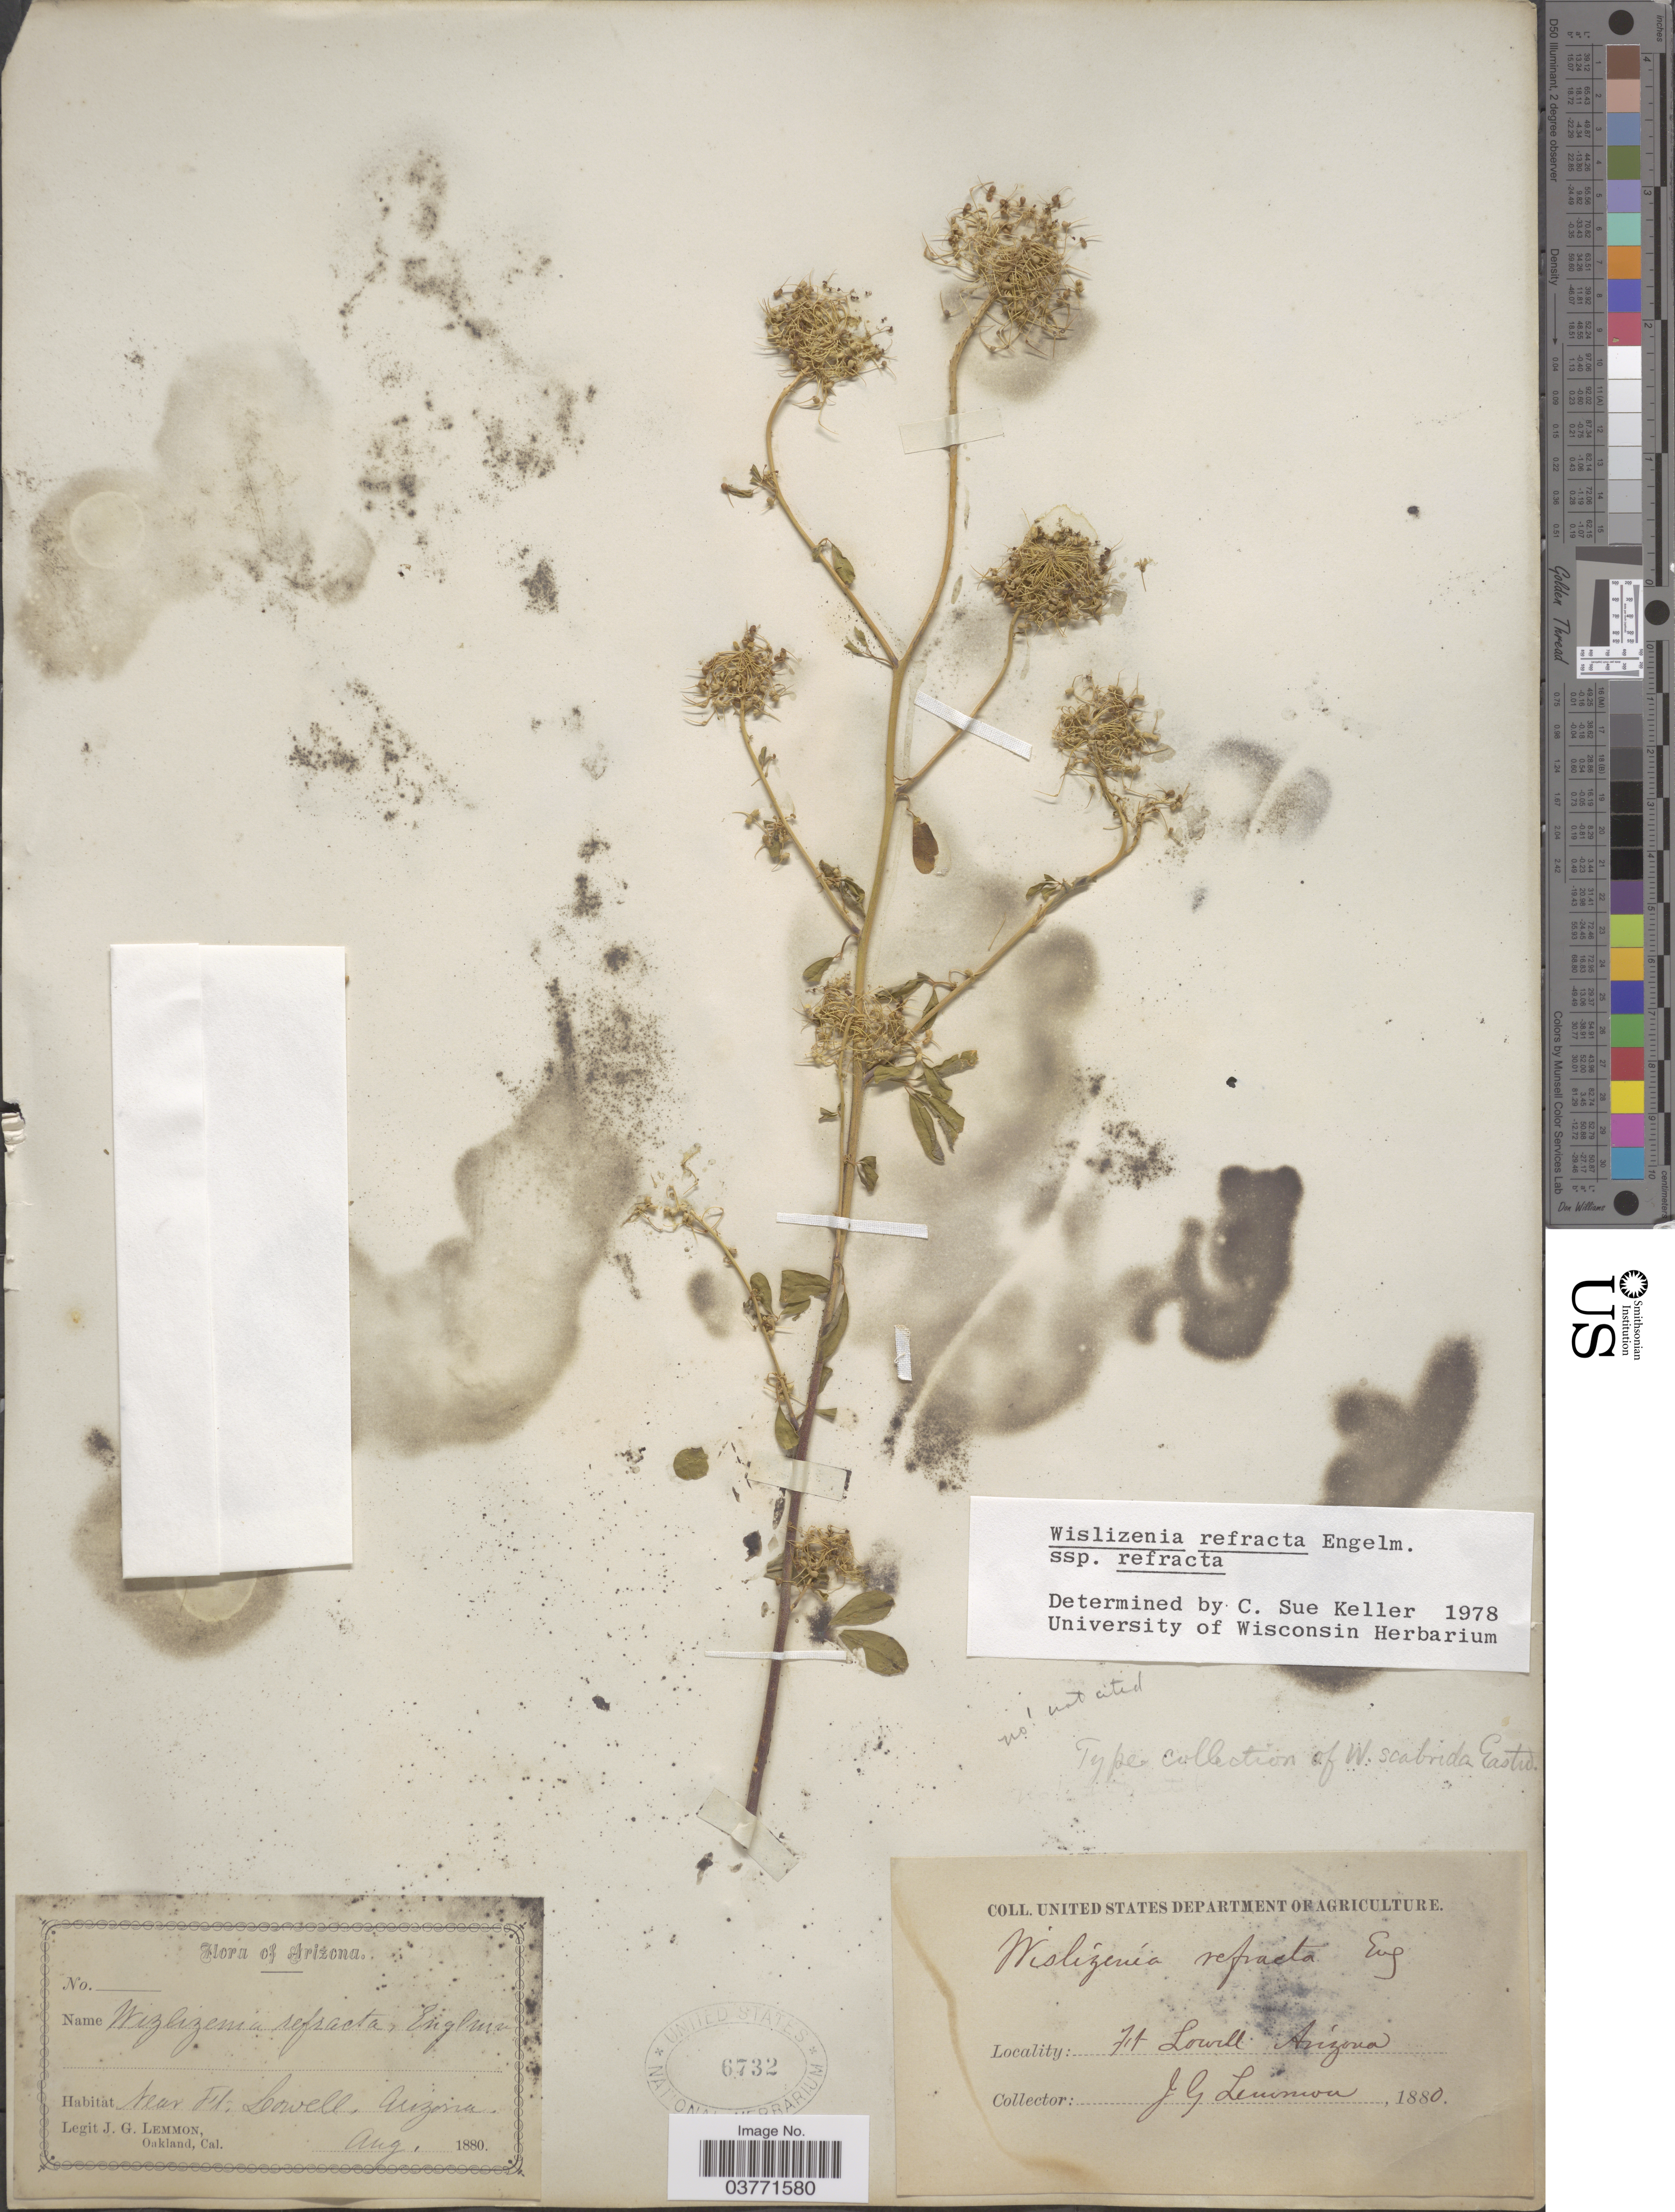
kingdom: Plantae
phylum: Tracheophyta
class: Magnoliopsida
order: Brassicales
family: Cleomaceae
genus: Cleomella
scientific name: Cleomella refracta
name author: (Engelm.) J.C. Hall & Roalson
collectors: J. Lemmon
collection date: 1880-08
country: United States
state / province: Arizona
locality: Near Ft. Lowell.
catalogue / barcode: US 6732